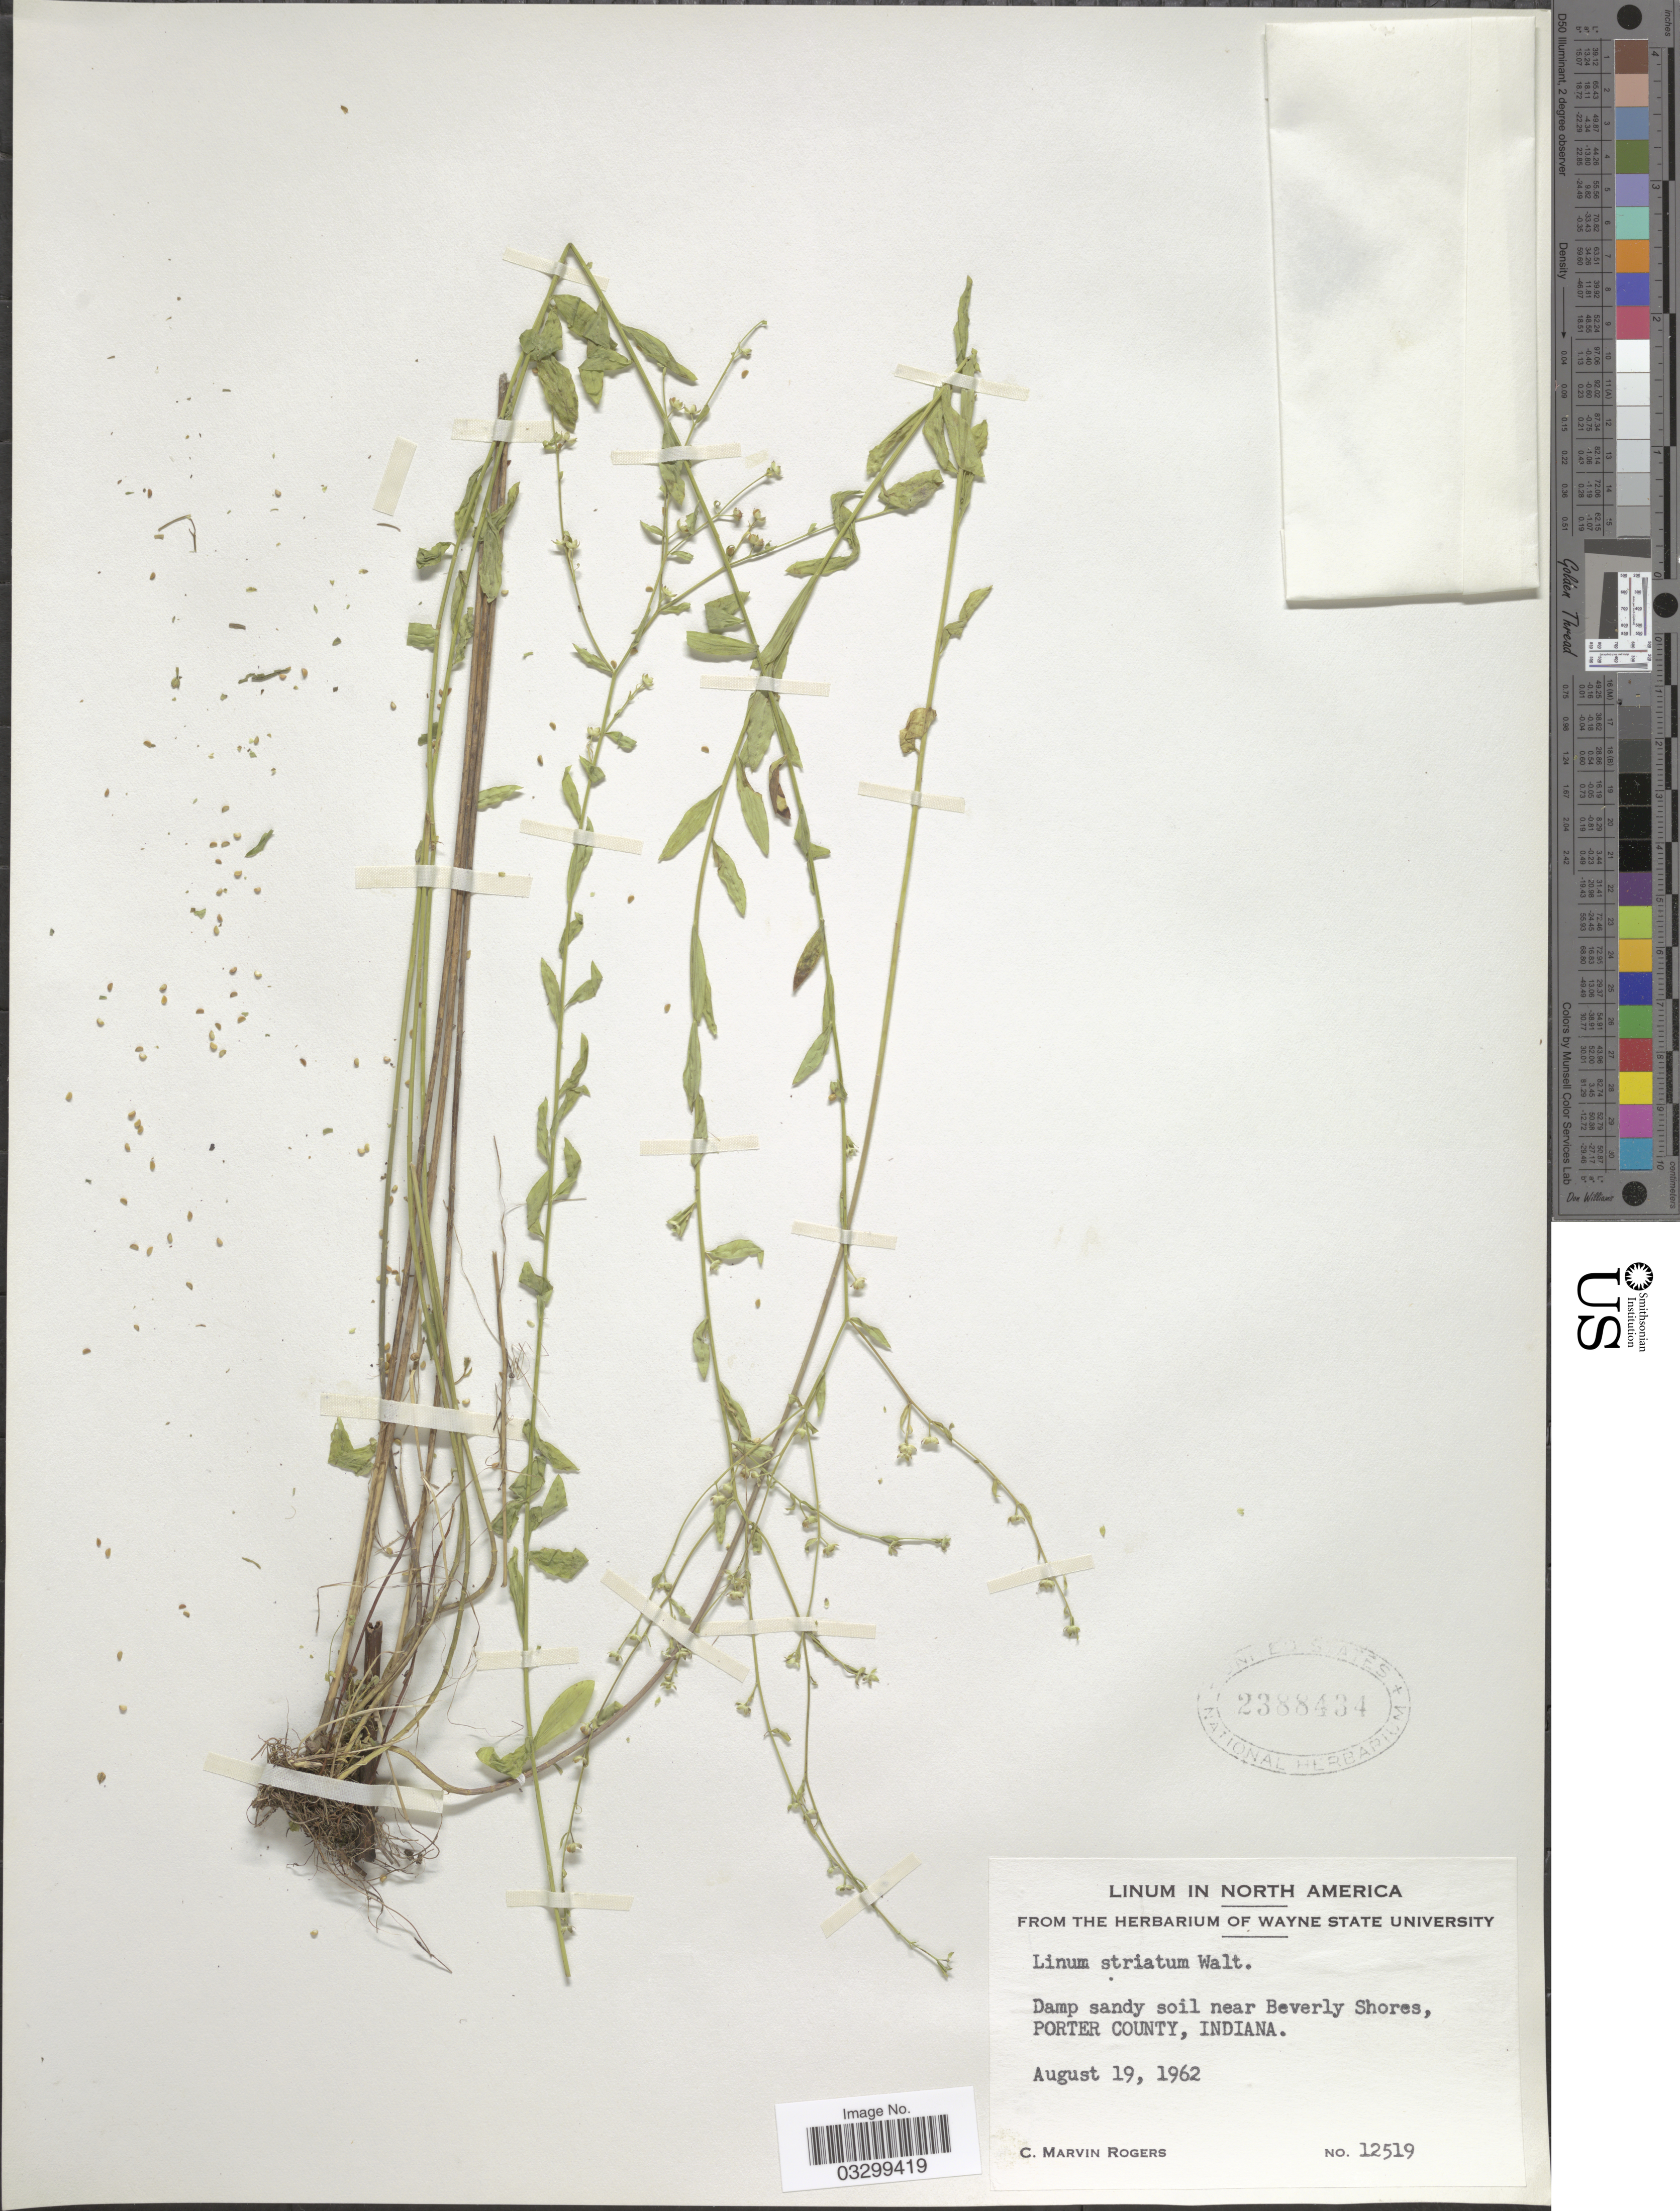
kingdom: Plantae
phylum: Tracheophyta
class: Magnoliopsida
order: Malpighiales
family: Linaceae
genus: Linum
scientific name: Linum striatum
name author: Walter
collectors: C. M. Rogers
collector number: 12519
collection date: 1962-08-19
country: United States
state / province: Indiana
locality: Near Beverly Shores, Porter County.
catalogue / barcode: US 2388434